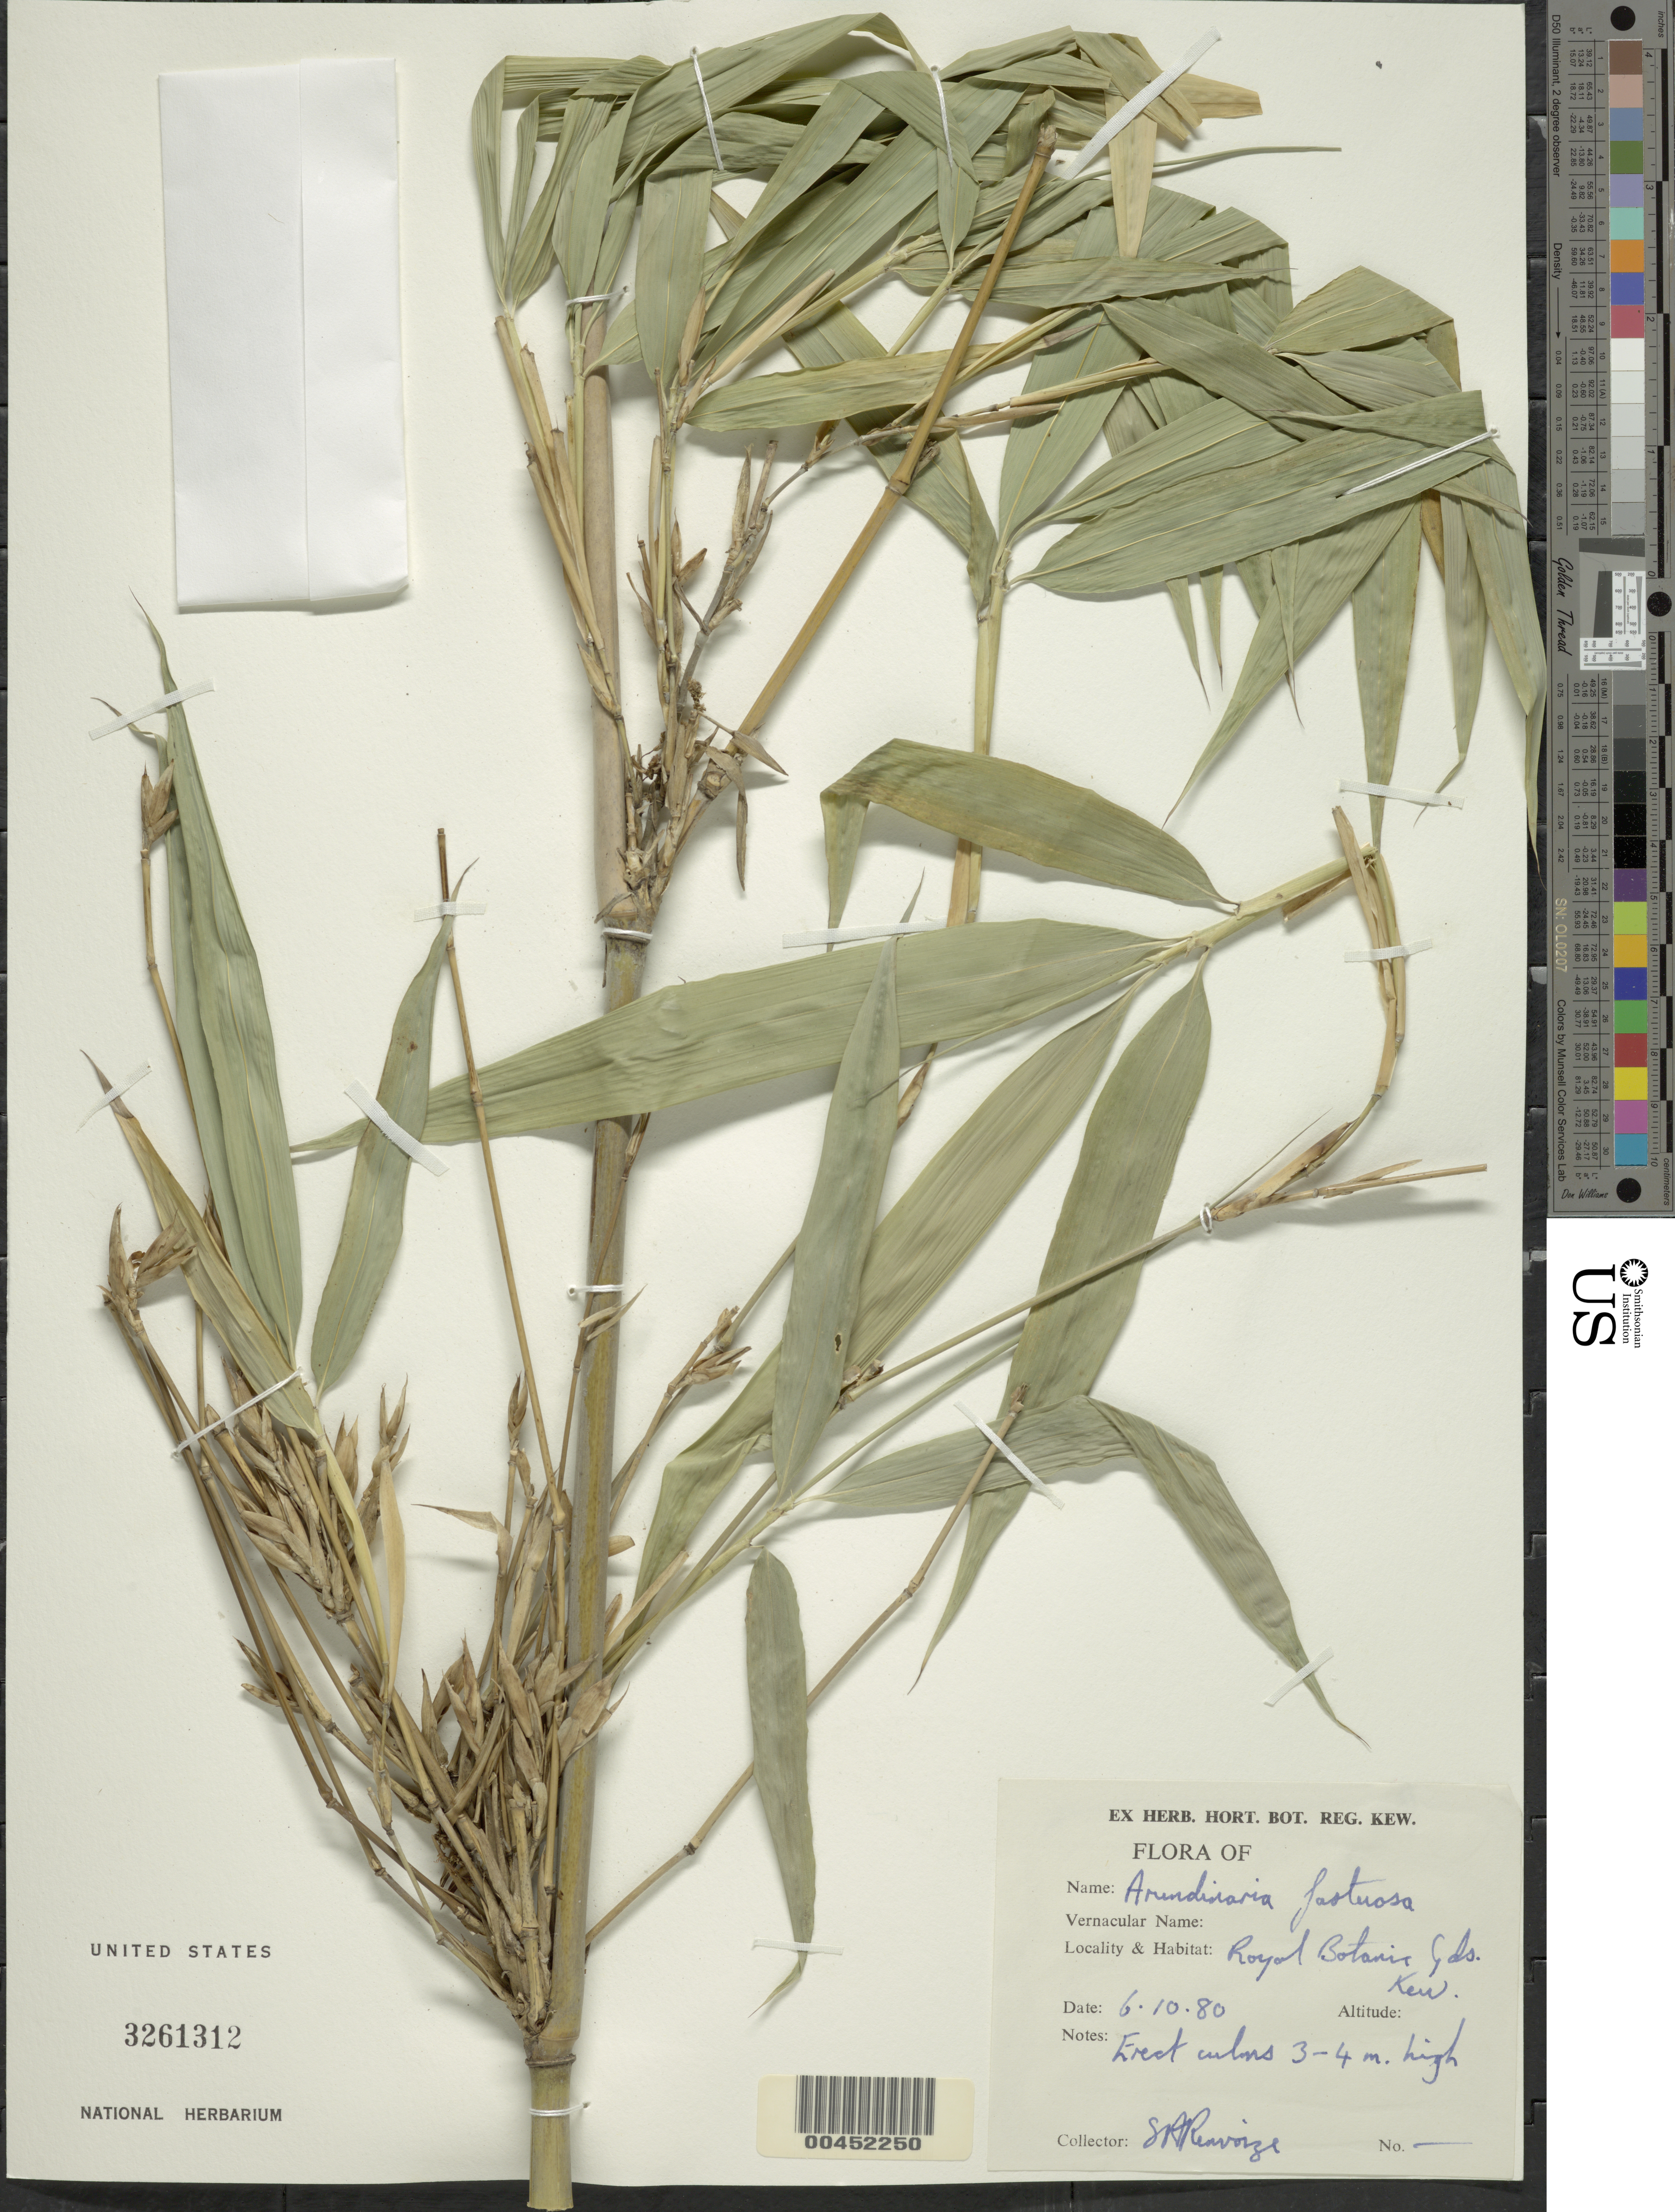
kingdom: Plantae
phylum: Tracheophyta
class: Liliopsida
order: Poales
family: Poaceae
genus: Arundinaria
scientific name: Arundinaria fastuosa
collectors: S. A. Renvoize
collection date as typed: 06 Oct 1980 or 10 Jun 1980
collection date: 1980-06-10 or 1980-10-06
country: United Kingdom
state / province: England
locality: Royal Botanic Gardens, Kew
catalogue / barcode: US 3261312